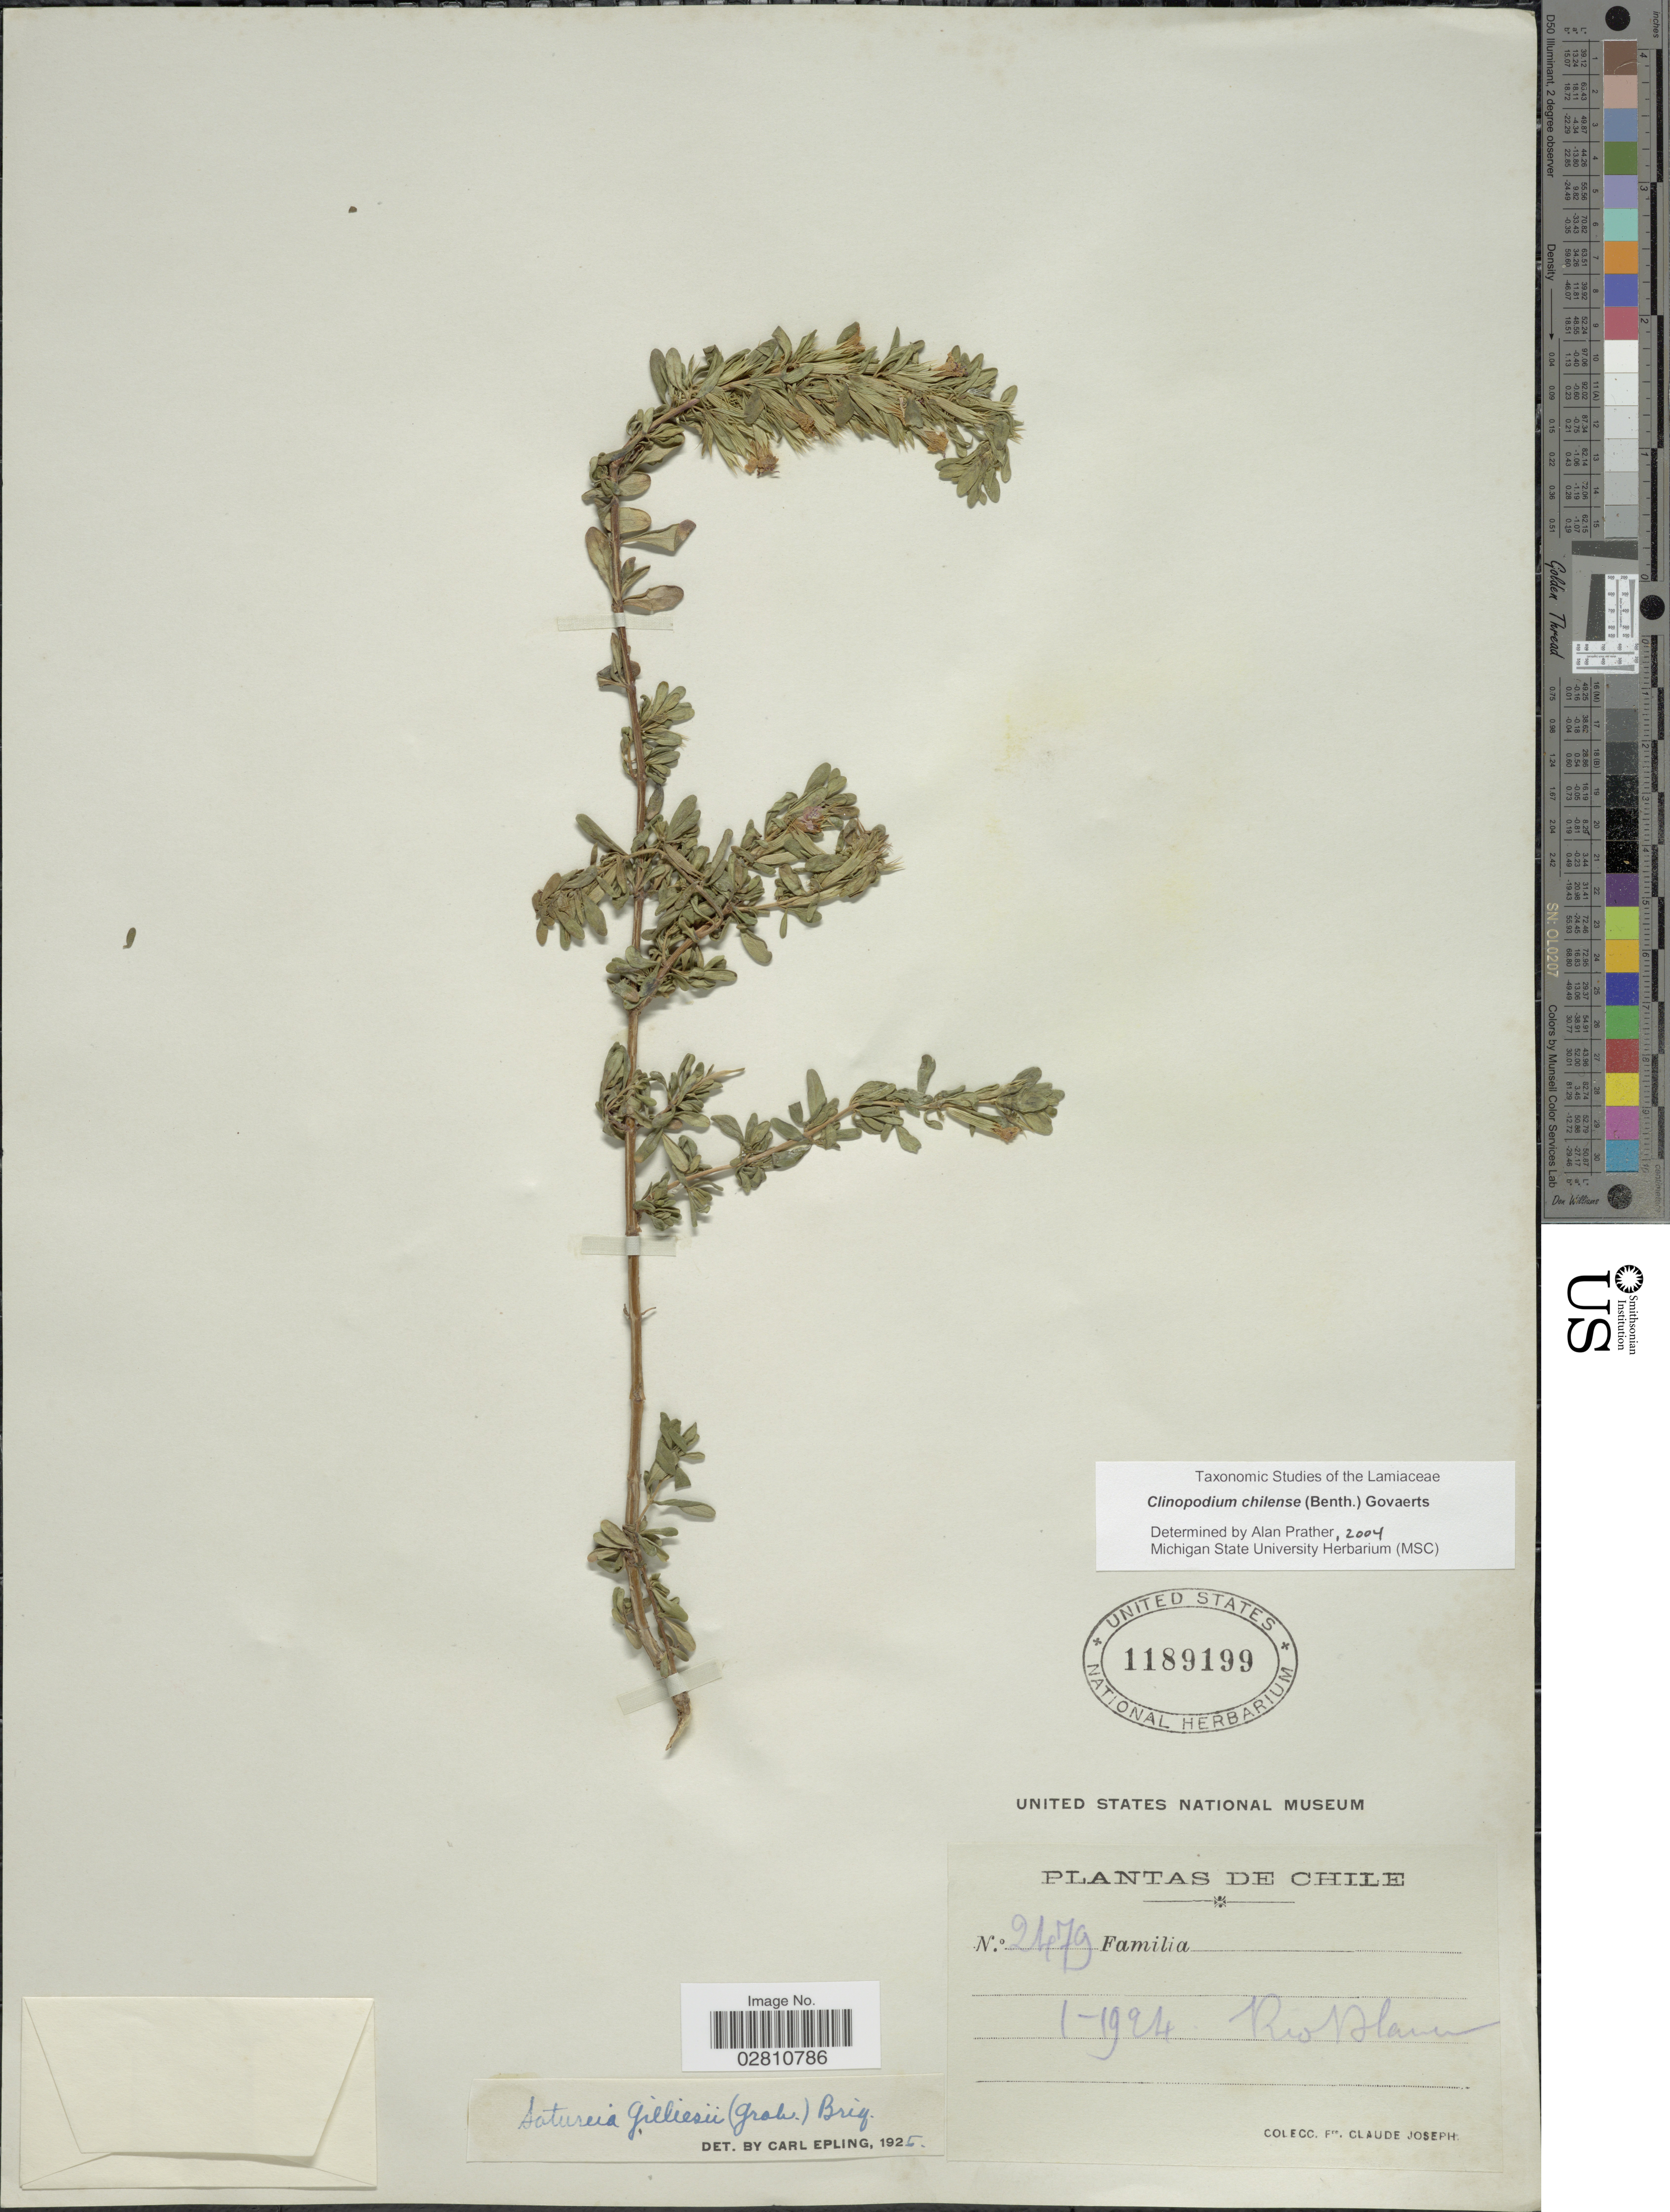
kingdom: Plantae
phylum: Tracheophyta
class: Magnoliopsida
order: Lamiales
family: Lamiaceae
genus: Clinopodium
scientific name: Clinopodium chilense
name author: (Benth.) Govaerts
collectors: Frere Claude Joseph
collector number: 2479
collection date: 1924-01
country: Chile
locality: Rio Blanco.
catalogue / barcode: US 1189199